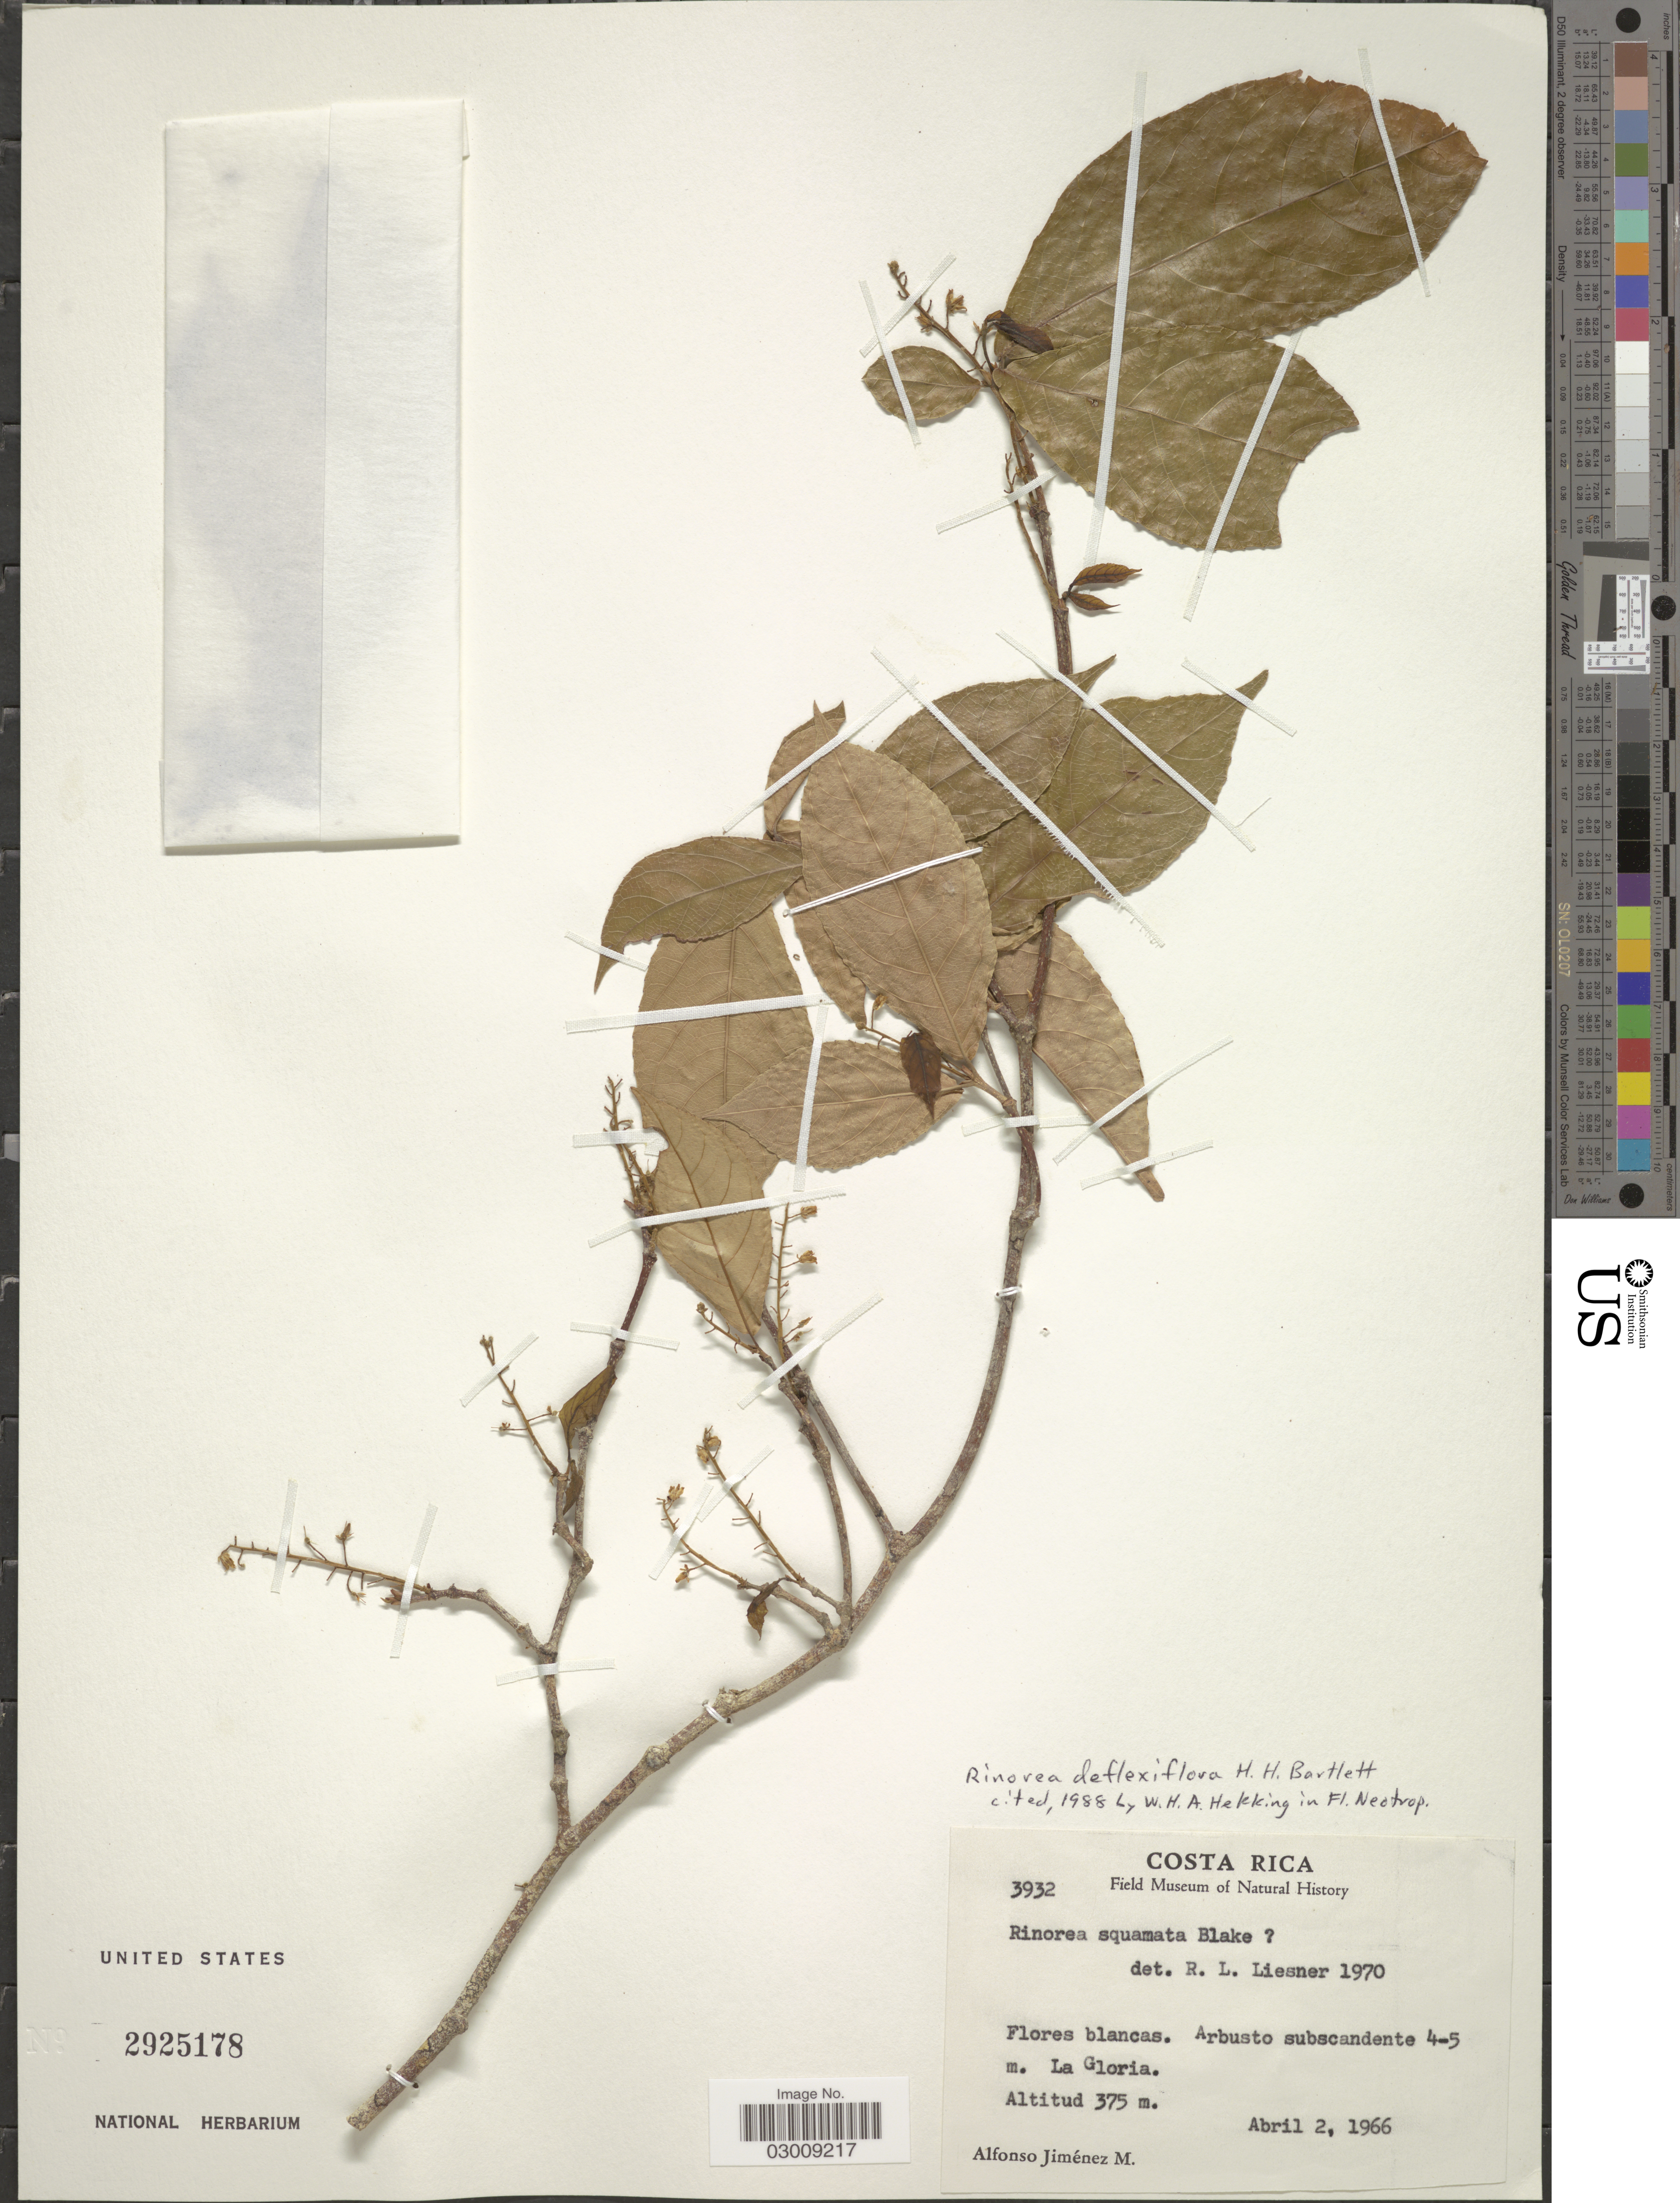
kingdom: Plantae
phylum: Tracheophyta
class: Magnoliopsida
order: Malpighiales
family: Violaceae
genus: Rinorea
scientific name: Rinorea deflexiflora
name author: Bartlett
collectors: A. Jimenez M.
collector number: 3932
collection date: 1966-04-02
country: Costa Rica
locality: La Gloria.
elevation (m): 375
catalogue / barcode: US 2925178